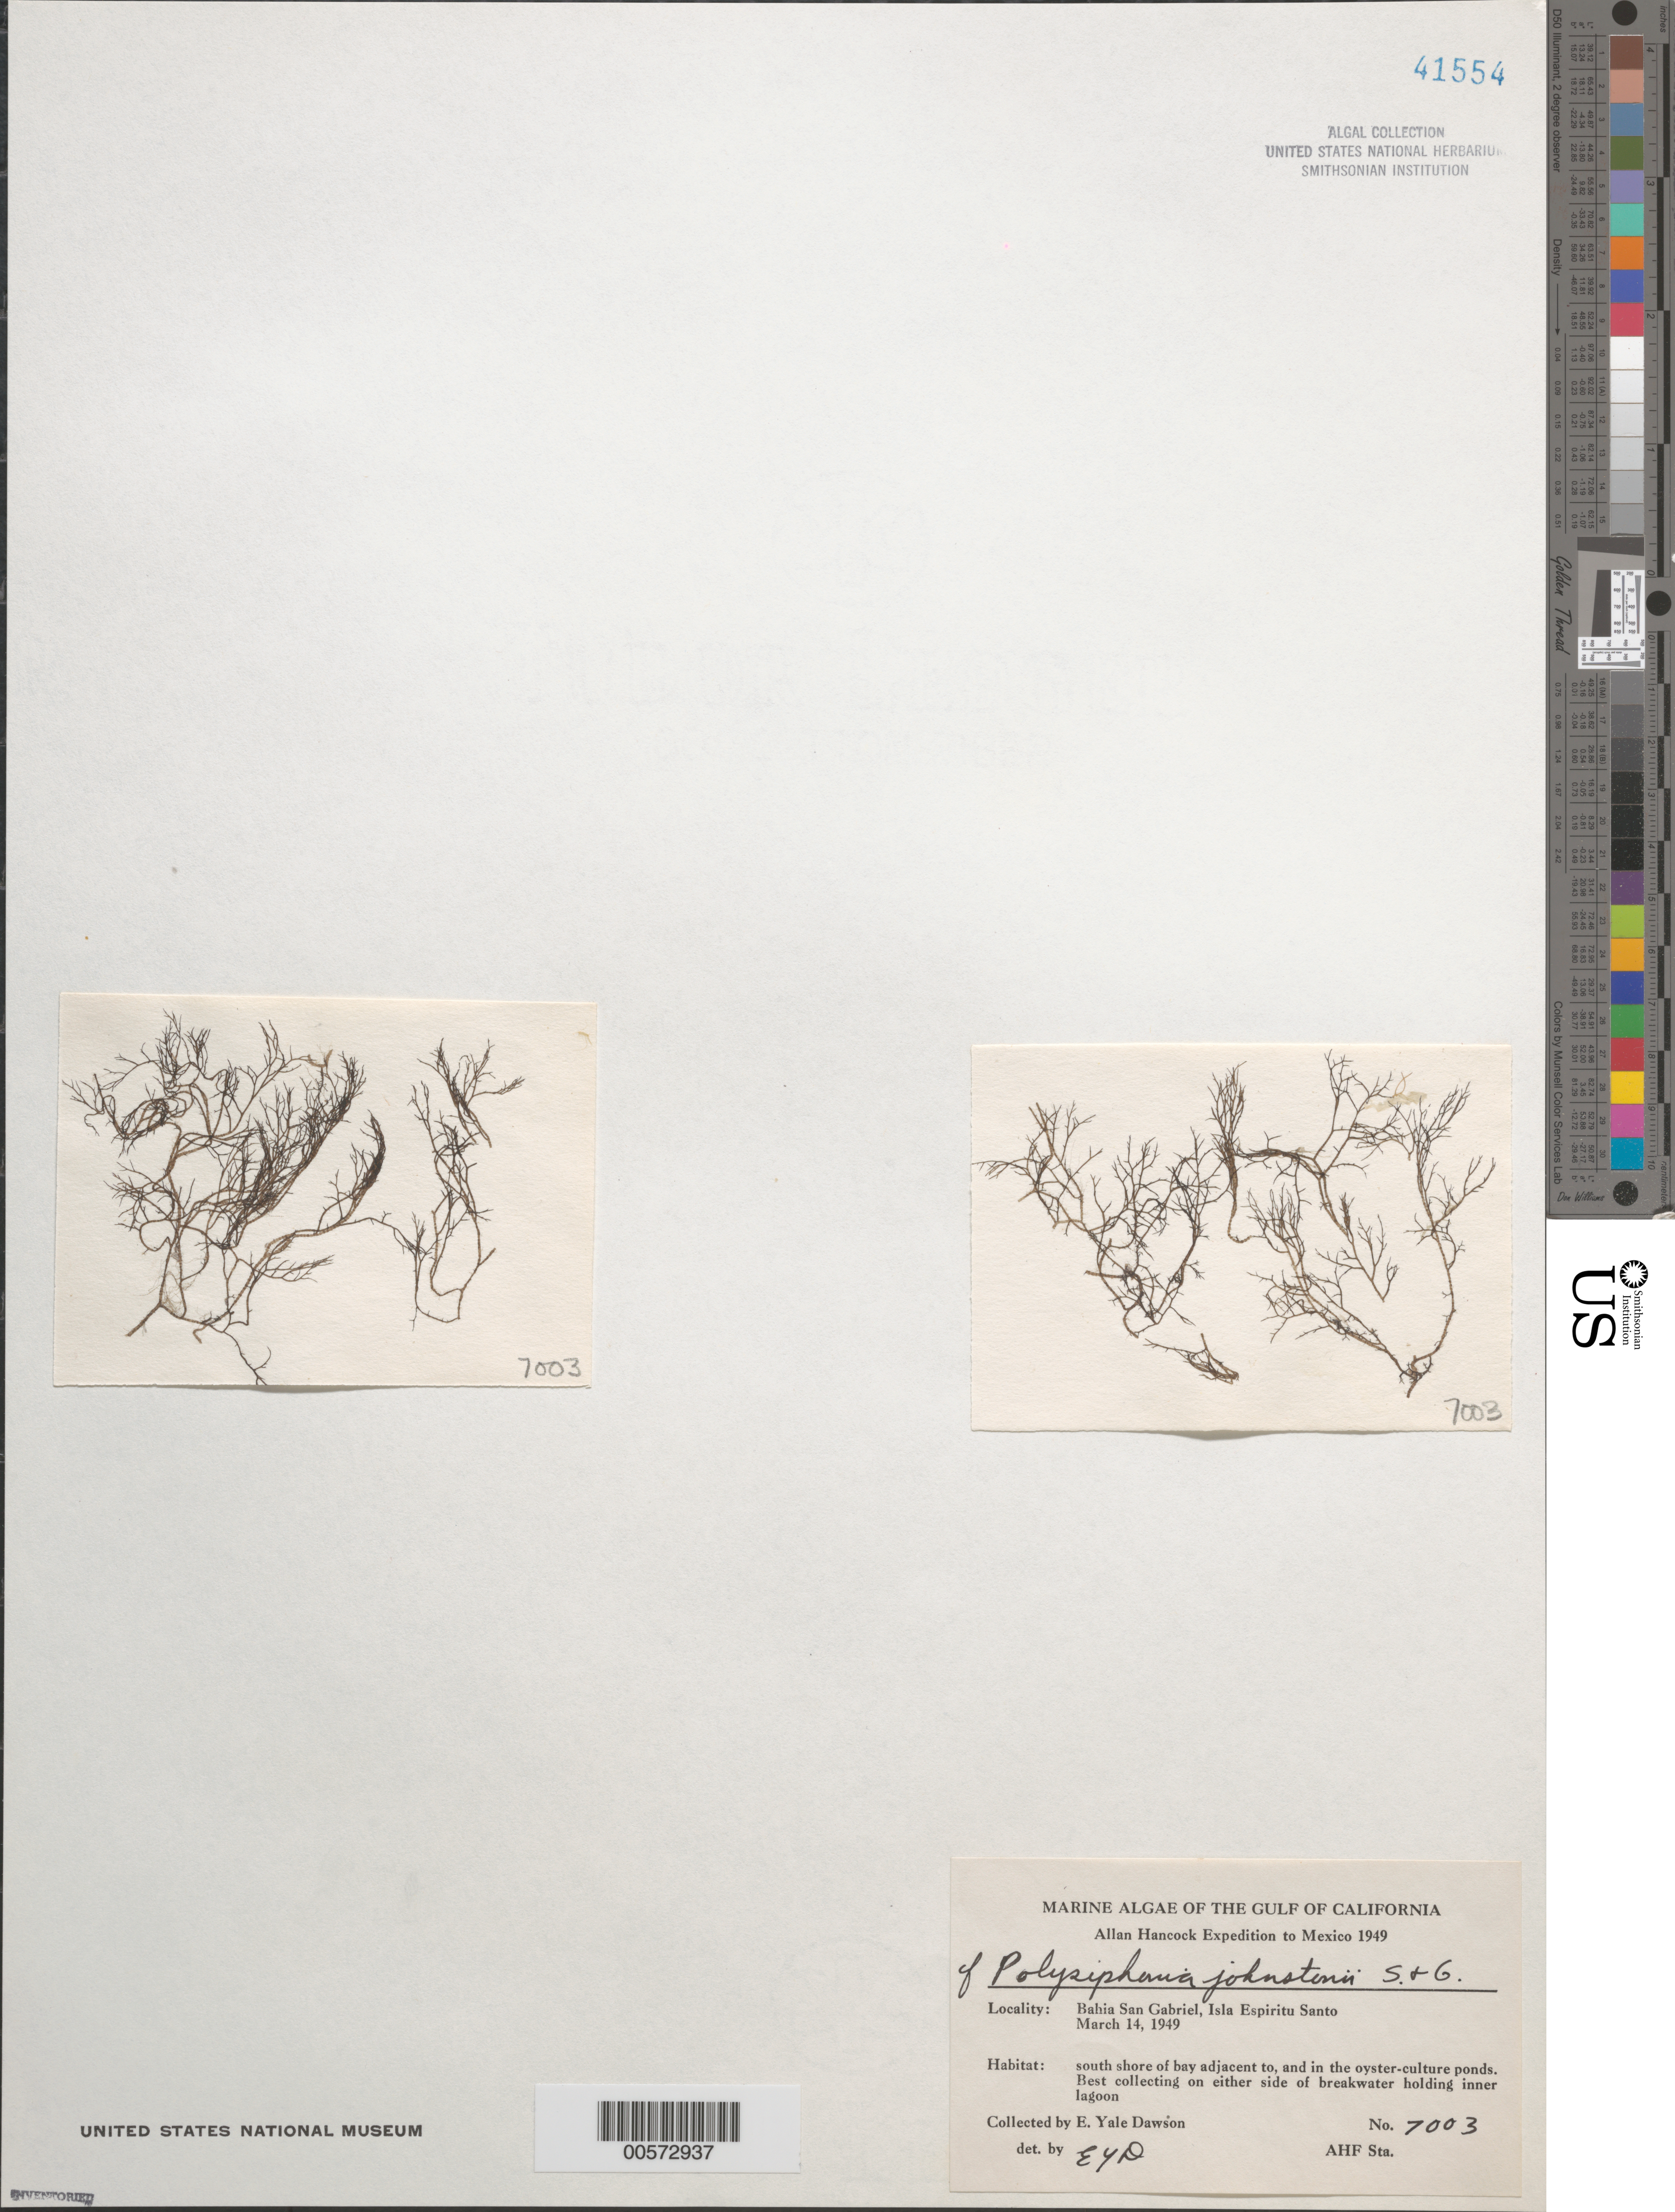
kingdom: Plantae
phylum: Rhodophyta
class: Florideophyceae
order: Ceramiales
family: Rhodomelaceae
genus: Melanothamnus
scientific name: Melanothamnus johnstonii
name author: (Setchell & N.L. Gardner) Diaz-Tapia & Maggs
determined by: Algae name updating Project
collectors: E. Y. Dawson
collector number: EYD 7003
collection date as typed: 14 Mar 1949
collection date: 1949-03-14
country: Mexico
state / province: Baja California Sur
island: Isla Espiritu Santo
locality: Bahia San Gabriel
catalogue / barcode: US 41554